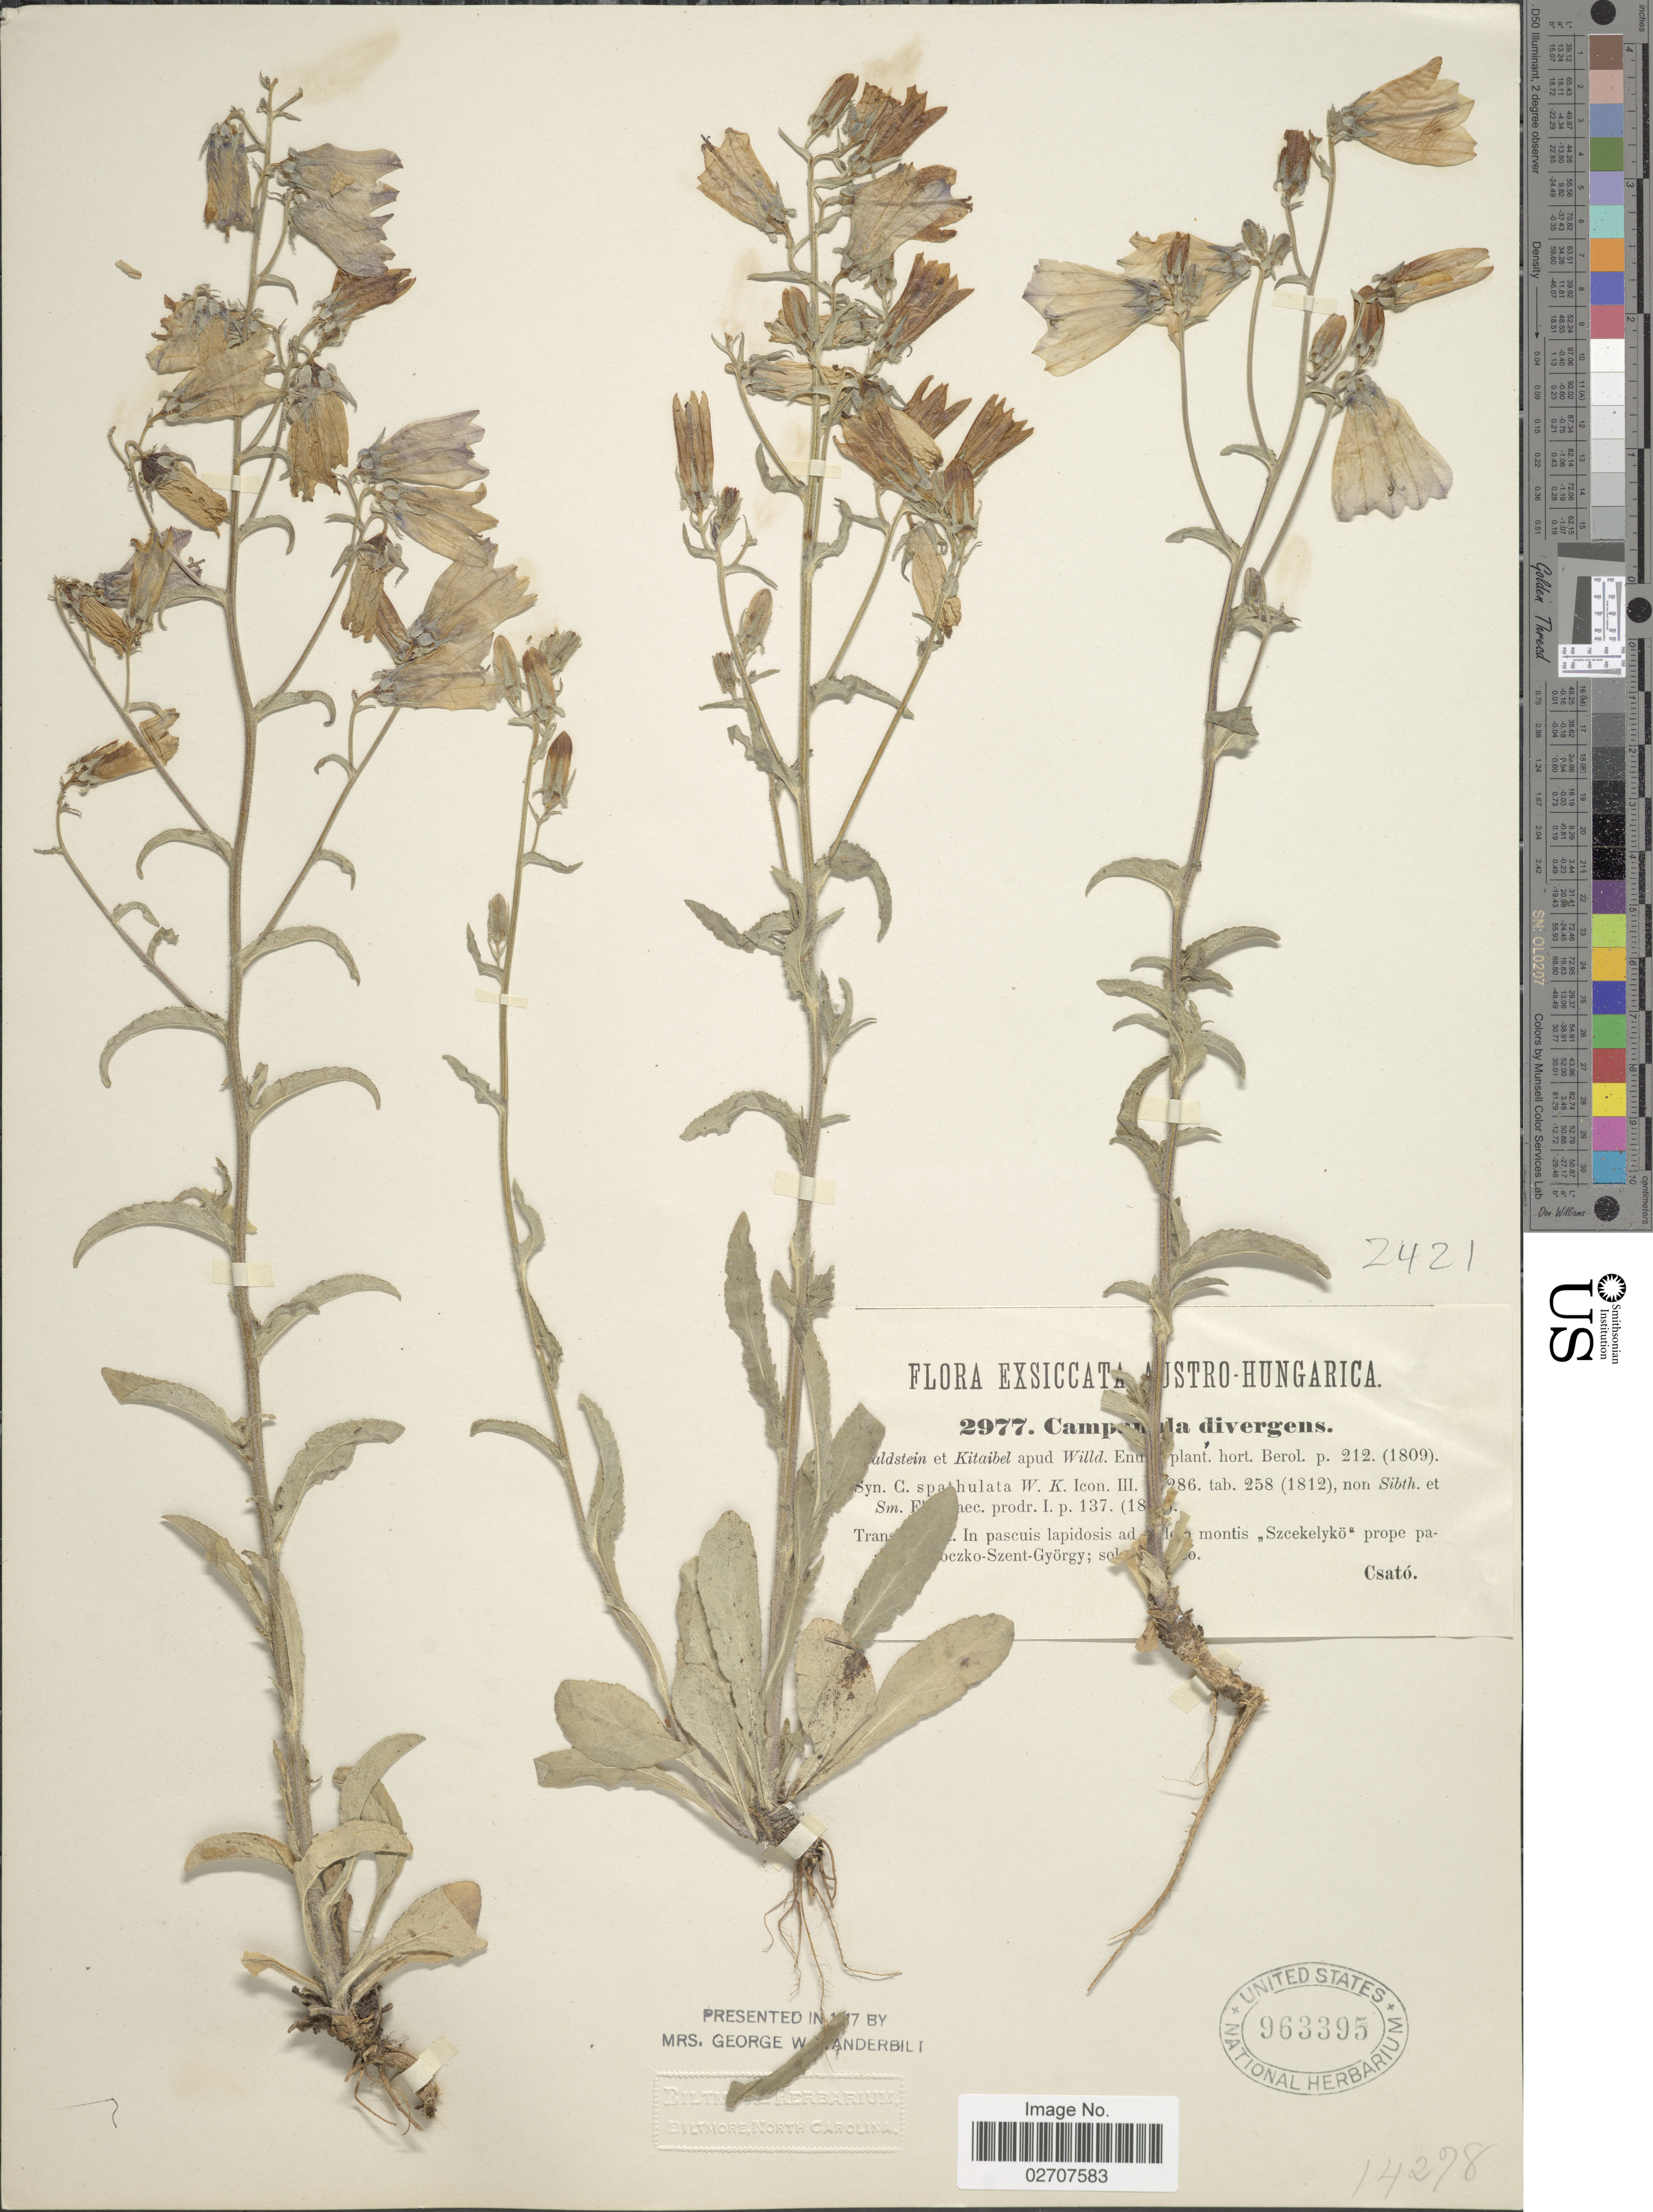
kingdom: Plantae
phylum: Tracheophyta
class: Magnoliopsida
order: Asterales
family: Campanulaceae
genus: Campanula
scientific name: Campanula divergens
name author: Waldst. & Kit. ex Willd.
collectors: Csató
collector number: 2977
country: Romania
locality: [illegible text]stro-Hungarica. Tran[illegible text]. In pascuis lapidosis ad [illegible text] montis Szcekelyko prope p[illegible text]oczko-Szent-Gyorgy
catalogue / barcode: US 963395